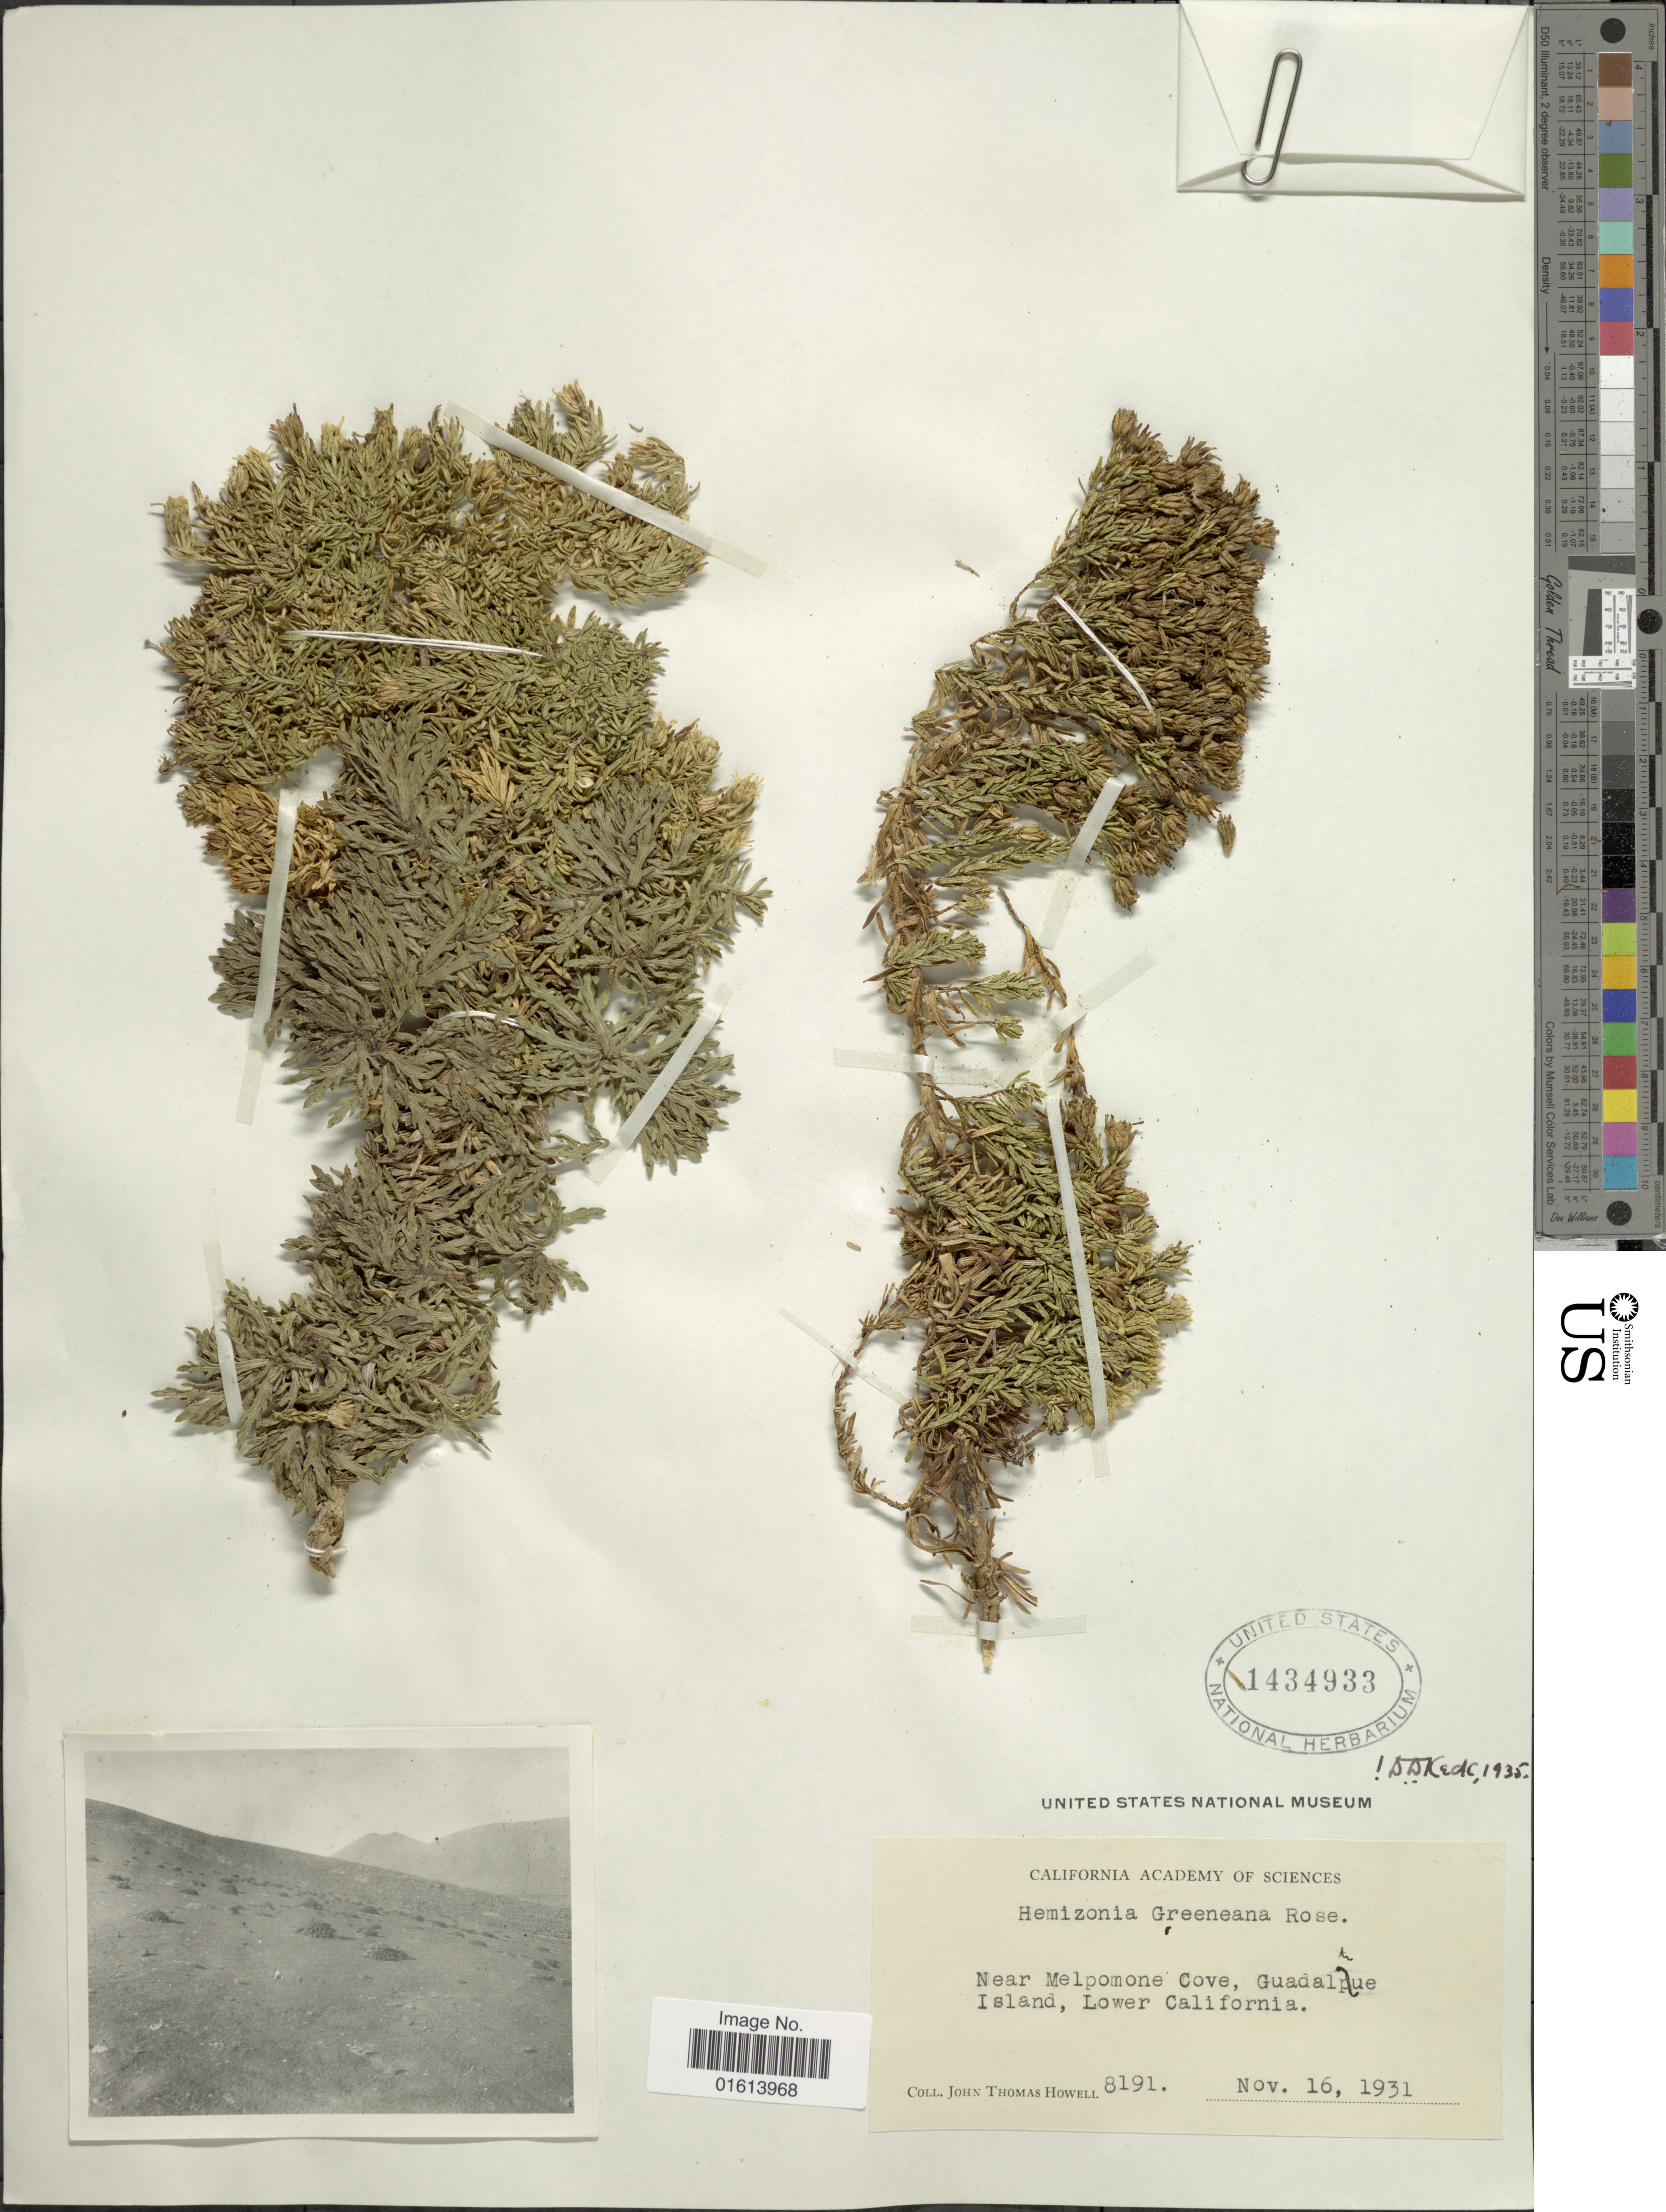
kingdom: Plantae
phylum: Tracheophyta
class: Magnoliopsida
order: Asterales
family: Asteraceae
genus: Deinandra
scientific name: Deinandra greeneana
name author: (Rose) B.G. Baldwin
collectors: J. T. Howell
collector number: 8191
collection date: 1931-11-16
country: Mexico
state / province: Baja California Norte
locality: Near Melpomone Cove, Guadalupe Island, Lower California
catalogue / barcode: US 1434933